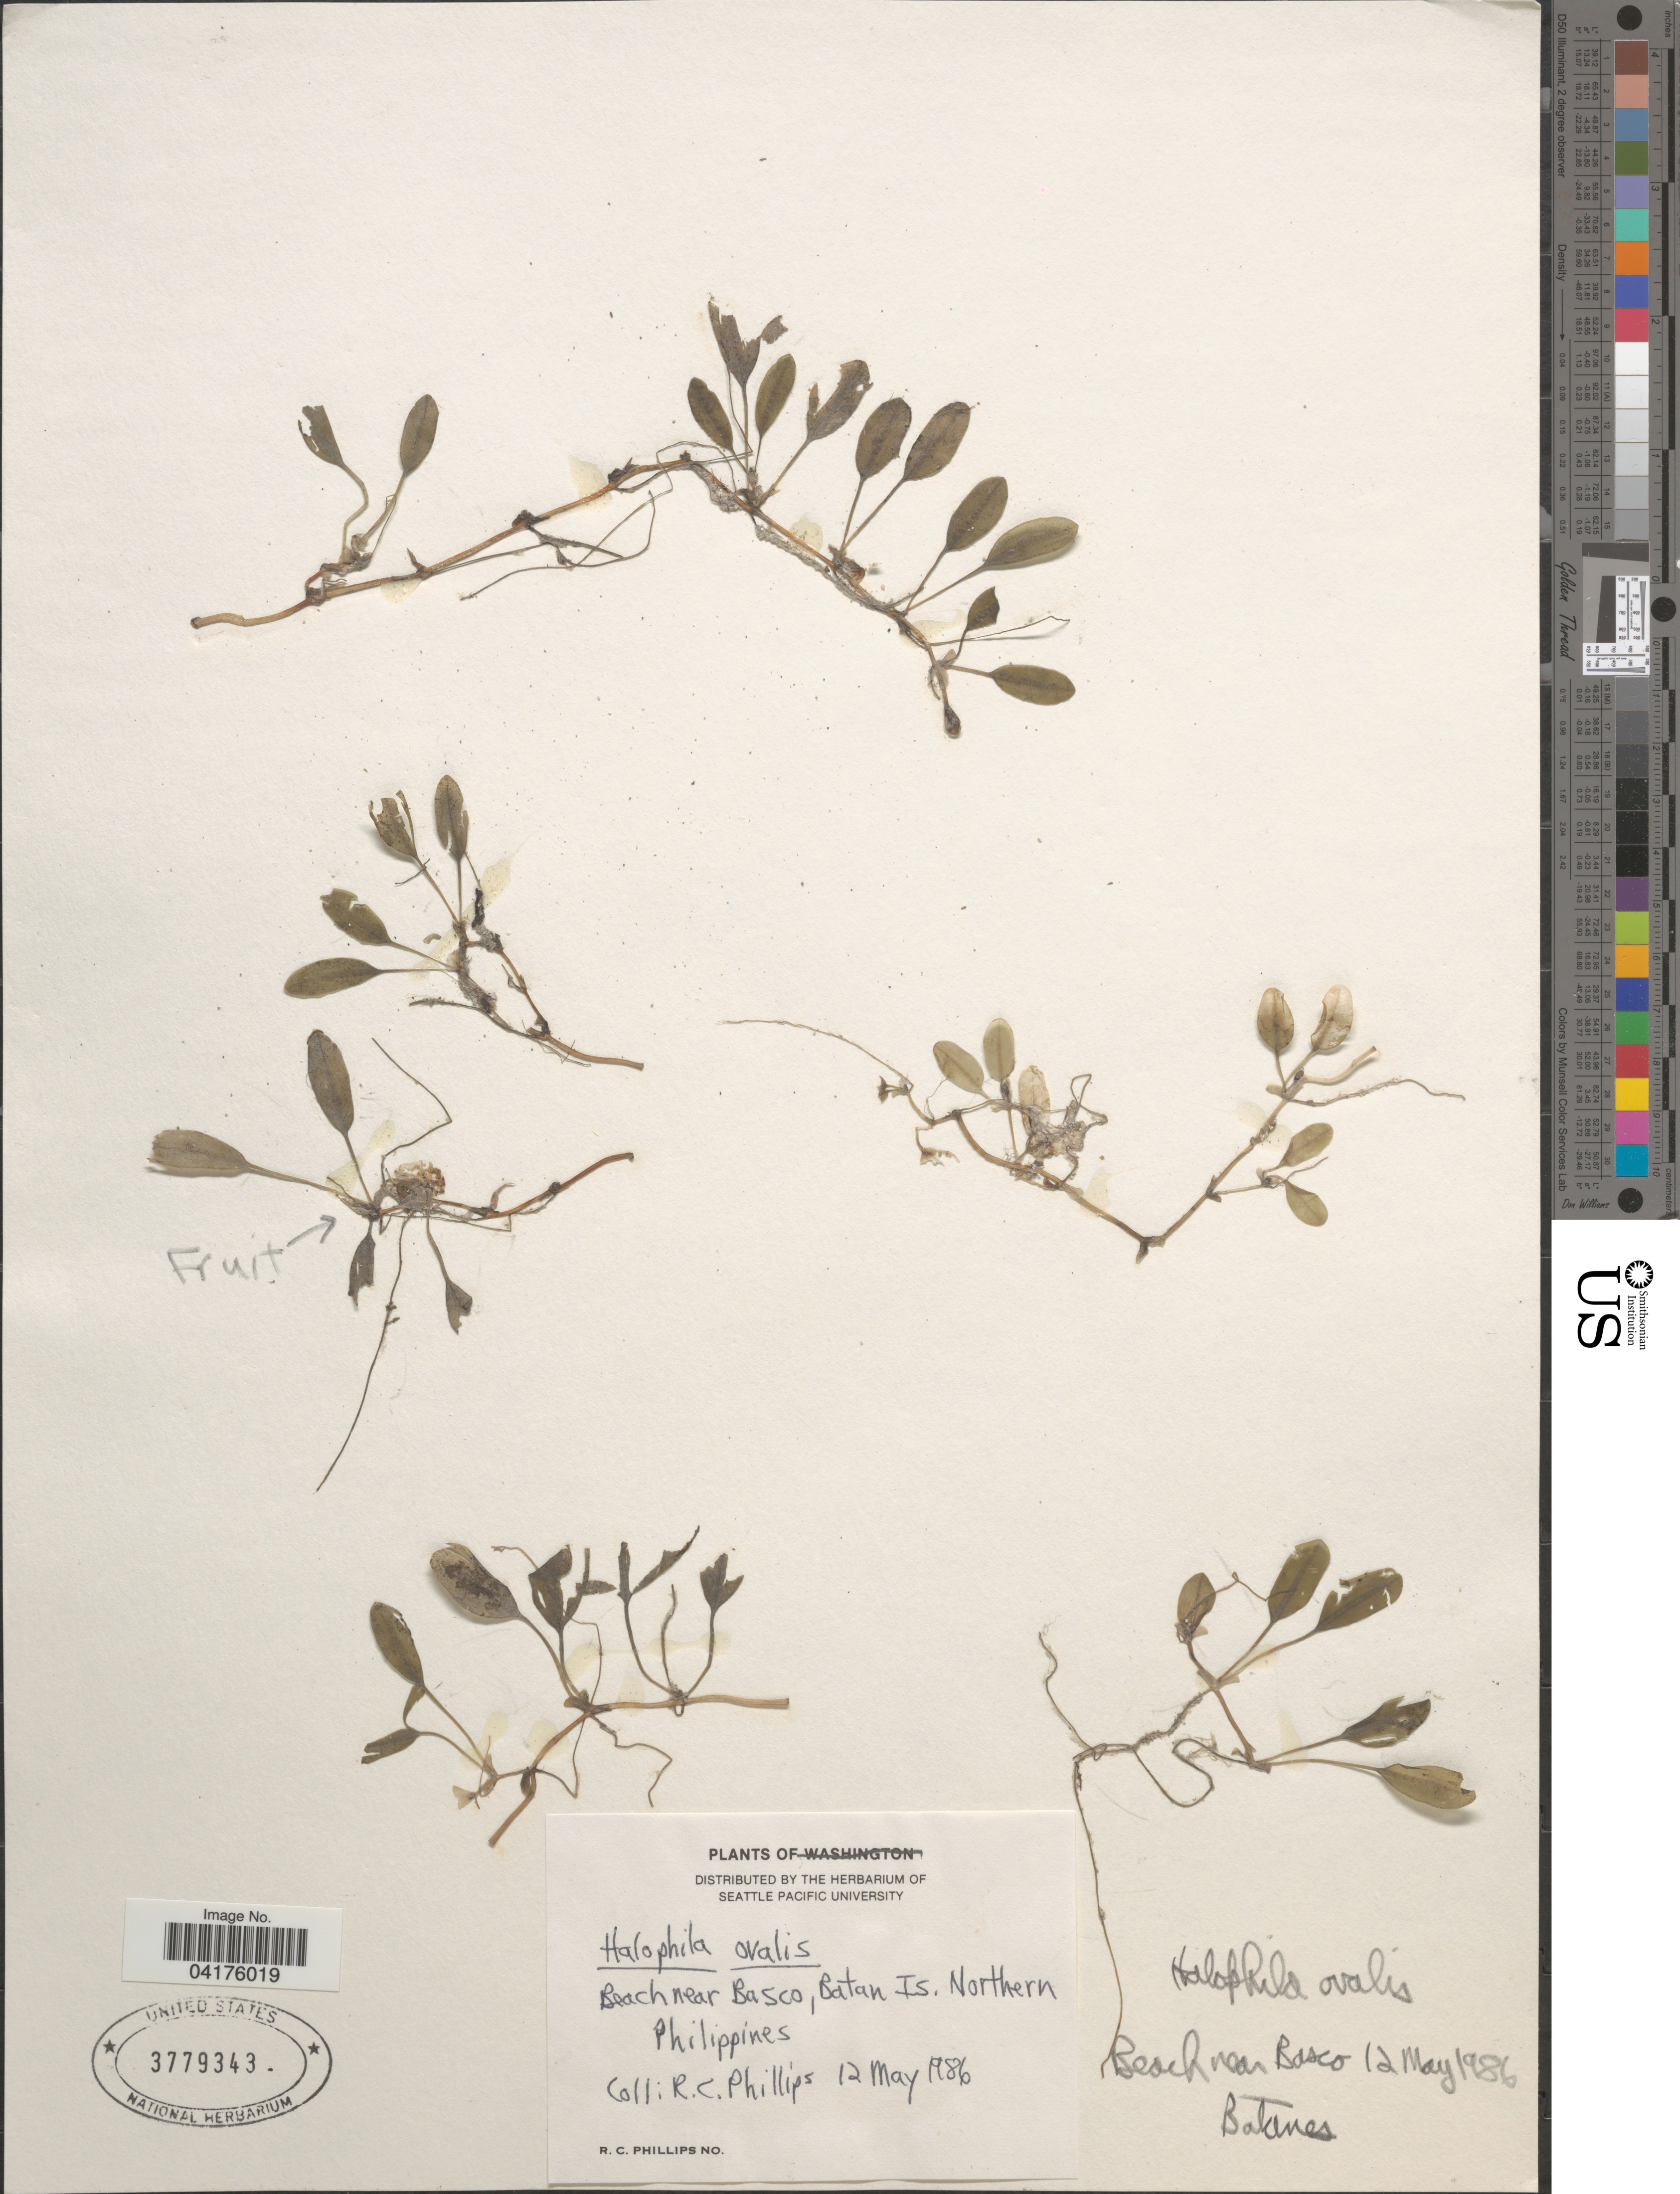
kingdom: Plantae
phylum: Tracheophyta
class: Liliopsida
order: Alismatales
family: Hydrocharitaceae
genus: Halophila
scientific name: Halophila ovalis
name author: (R. Br.) Hook. f.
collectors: R. C. Phillips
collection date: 1986-05-12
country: Philippines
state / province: Cagayan Valley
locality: Beach near Basco, Batan Is. Northern Philippines. Batanes.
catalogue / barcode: US 3779343